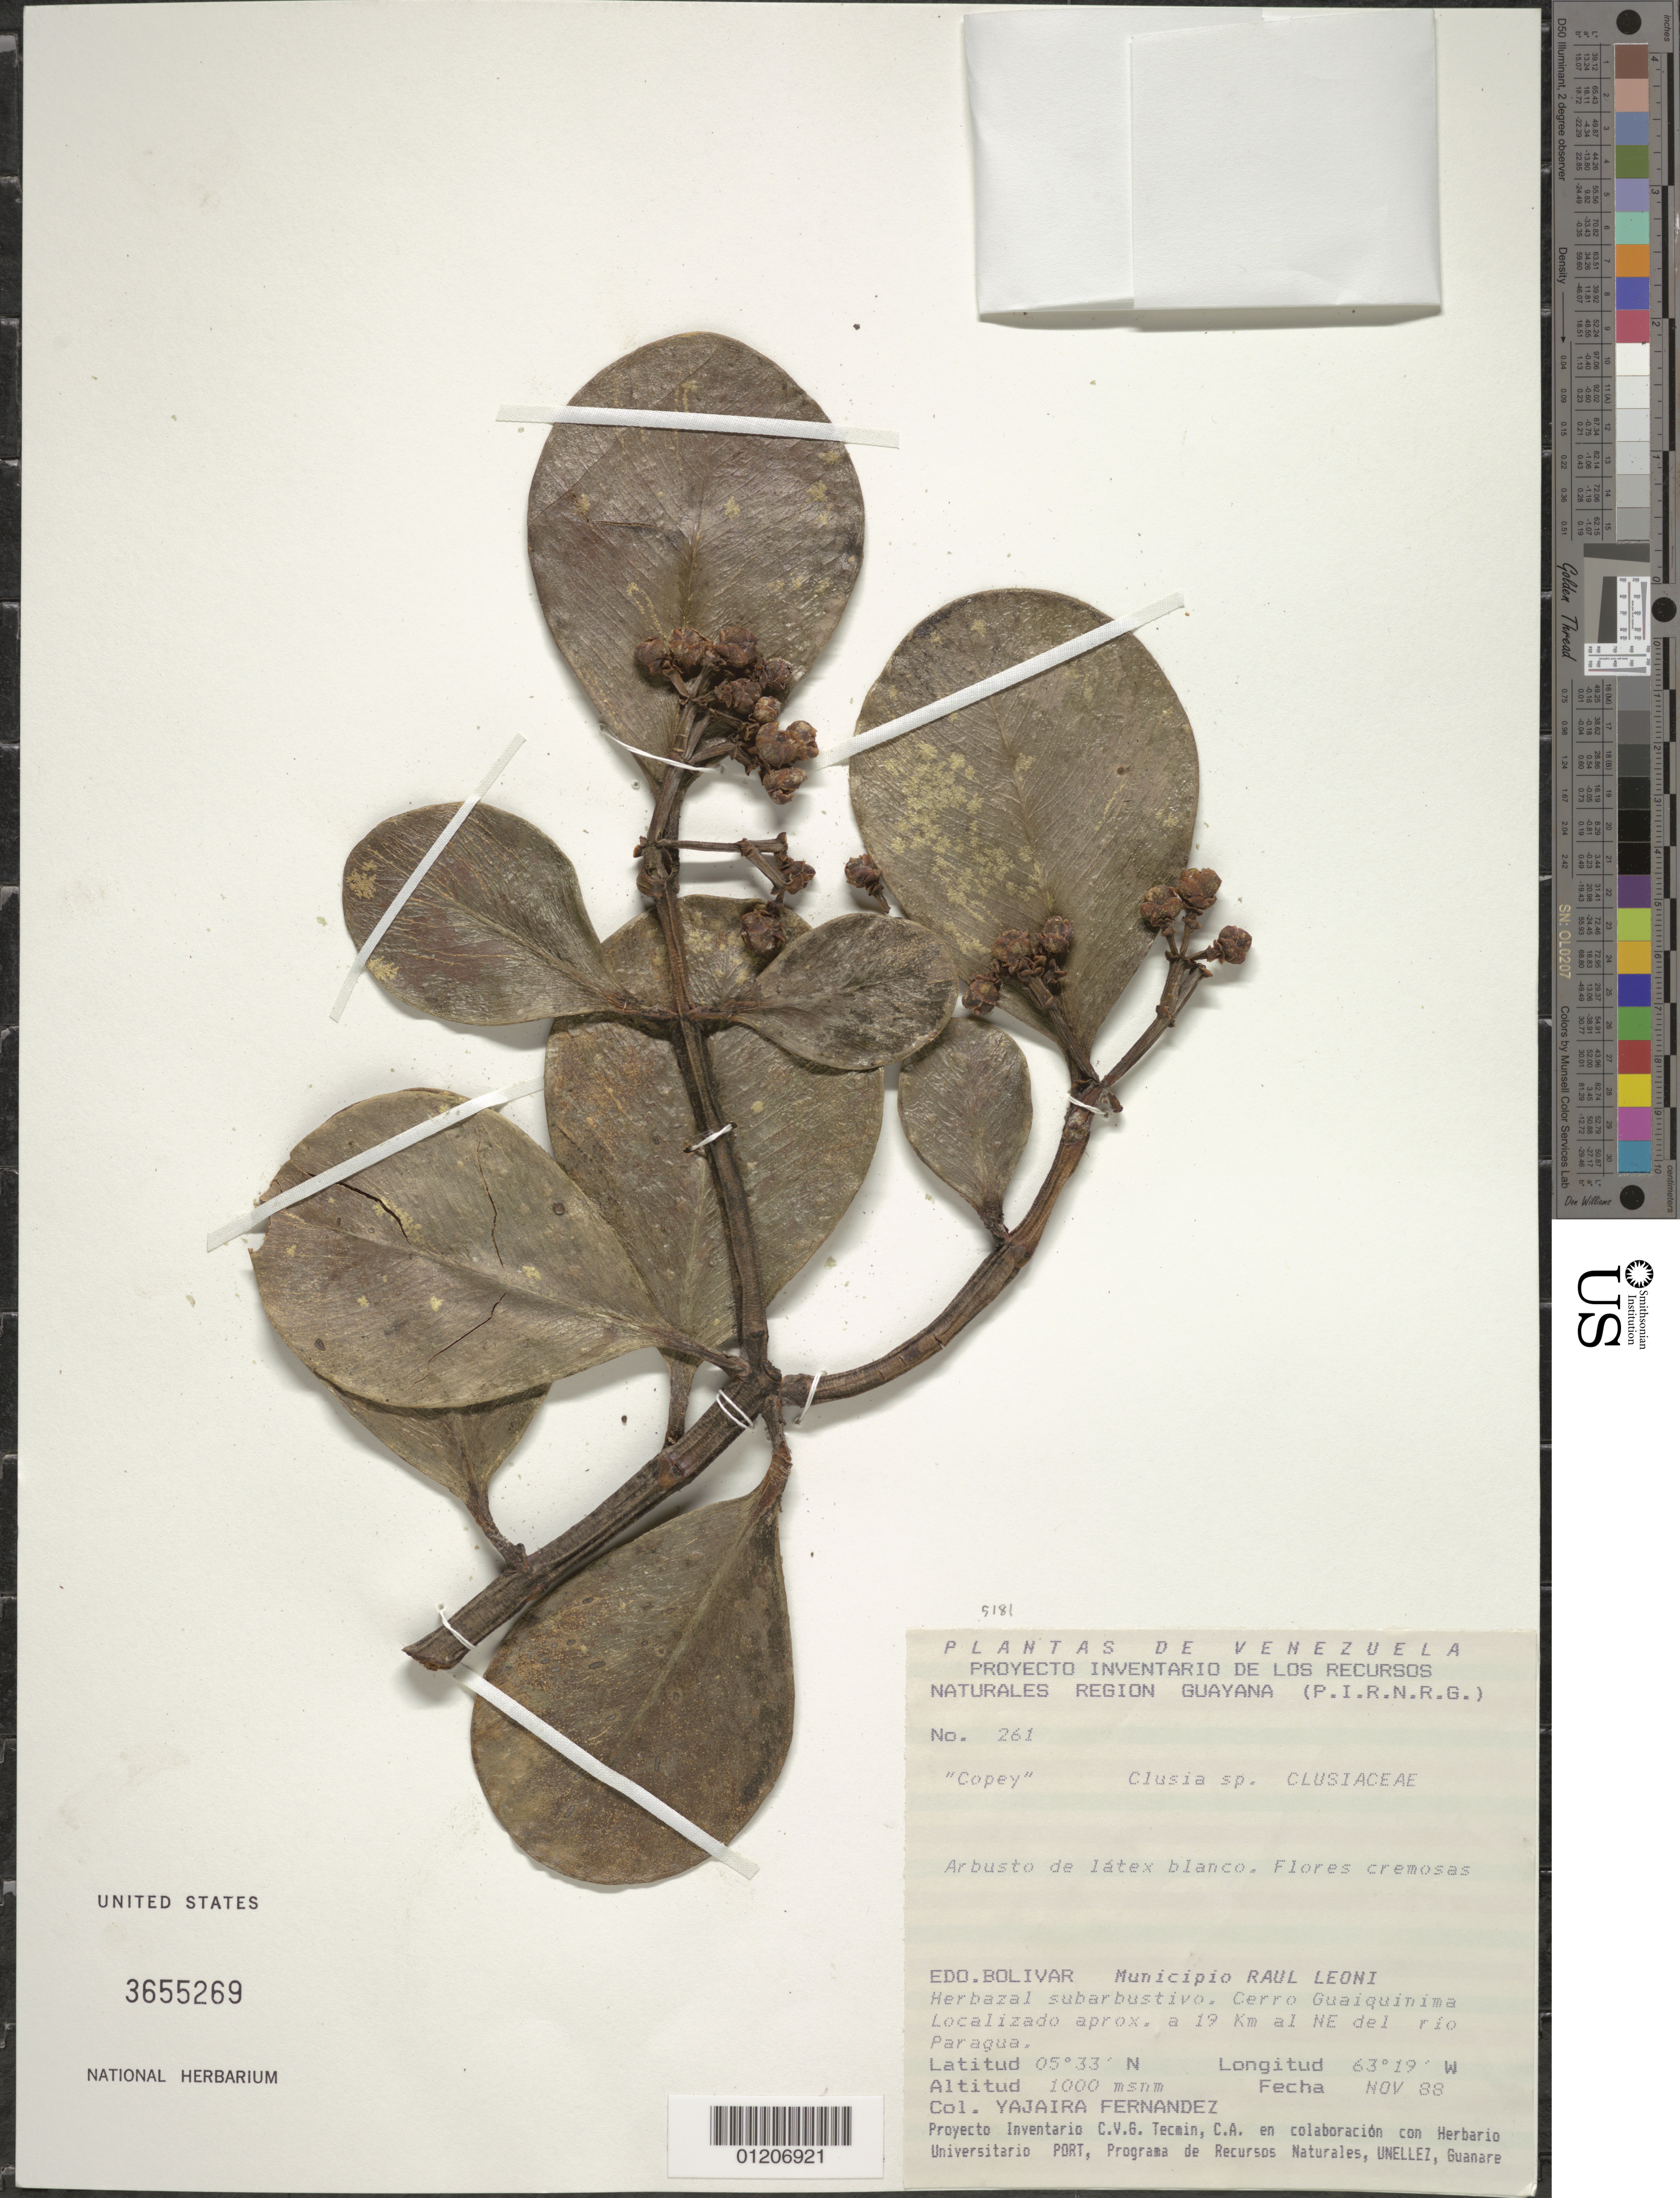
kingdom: Plantae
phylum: Tracheophyta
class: Magnoliopsida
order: Malpighiales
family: Clusiaceae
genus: Clusia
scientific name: Clusia sp.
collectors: Y. Fernandez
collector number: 261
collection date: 1988-11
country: Venezuela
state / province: Bolívar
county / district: Angostura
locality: Cerro Guaiquinima. Localizado aprox a 19km al NE del rio Paragua. Raúl Leoni [=Angostura]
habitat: Herbazal subarbustivo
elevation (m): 1000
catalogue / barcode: US 3655269